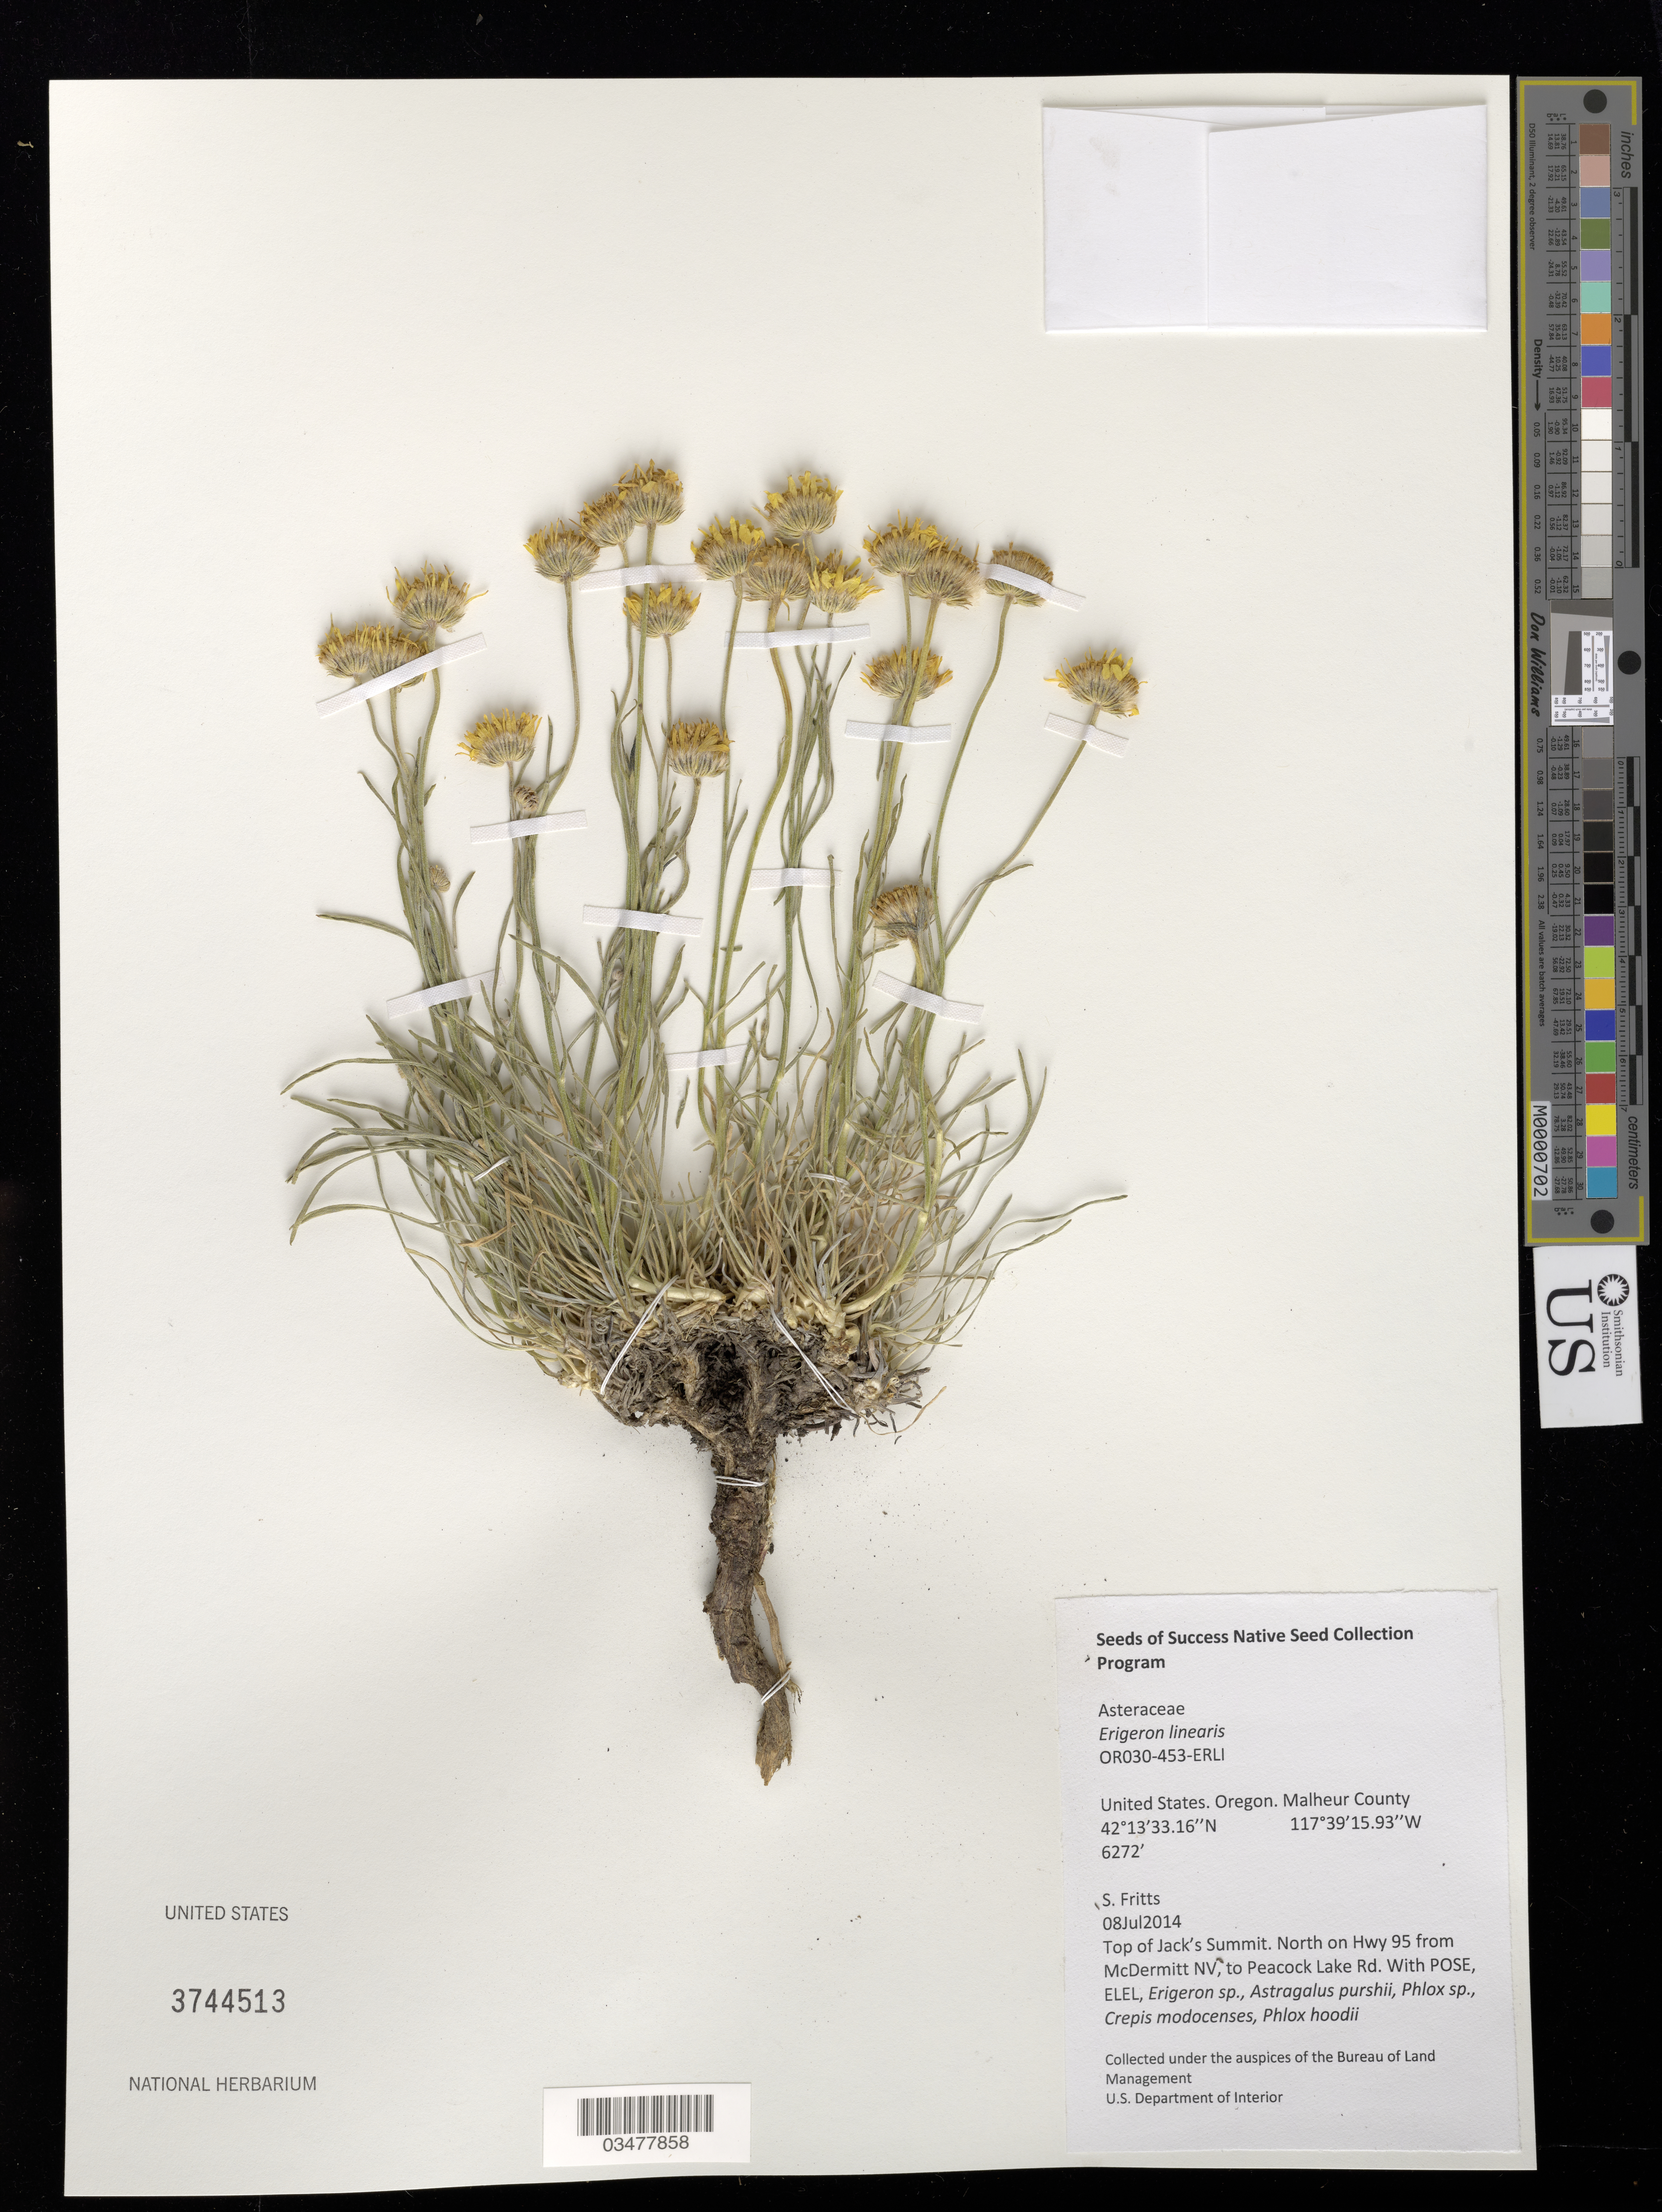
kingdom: Plantae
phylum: Tracheophyta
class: Magnoliopsida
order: Asterales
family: Asteraceae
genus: Erigeron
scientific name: Erigeron linearis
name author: (Hook.) Piper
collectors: S. Fritts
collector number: OR030-453-ERLI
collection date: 2014-07-08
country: United States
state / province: Oregon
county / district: Malheur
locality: Top of Jack's Summit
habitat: With Erigeron sp., Astragalus purshii, Phlox sp., Crepis modocenses, Phlox hoodii.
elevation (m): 1912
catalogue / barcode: US 3744513